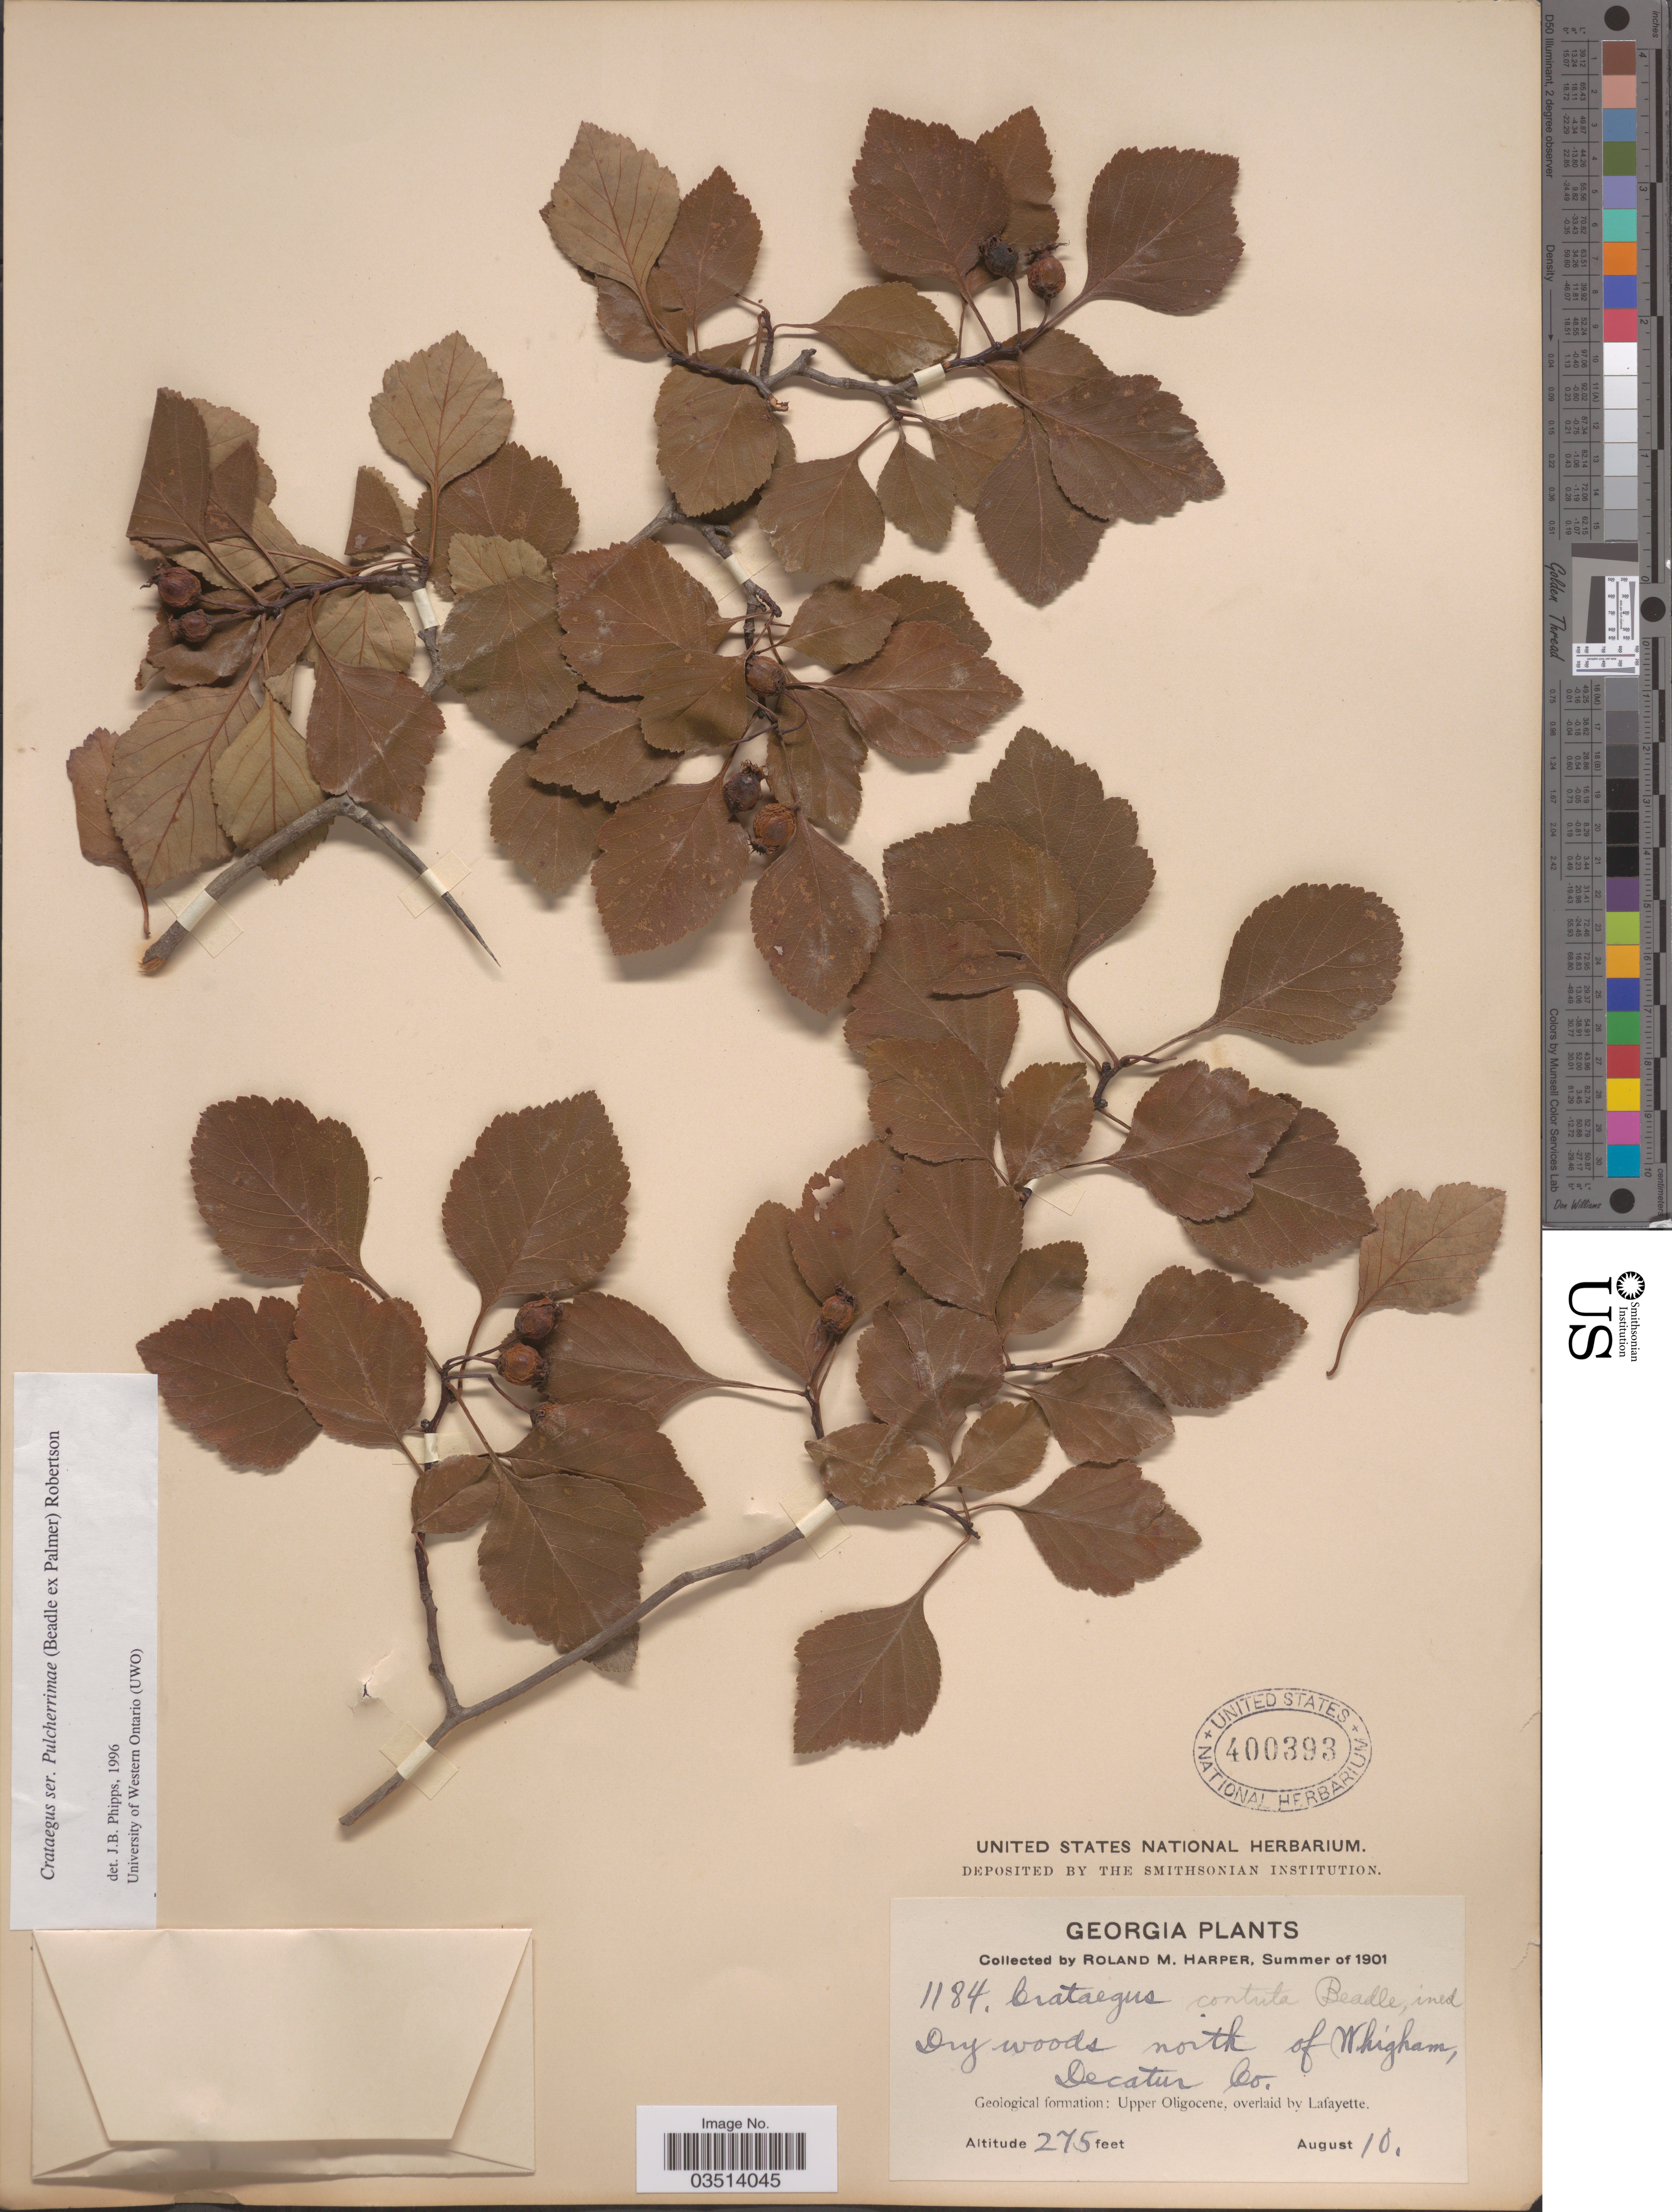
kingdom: Plantae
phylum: Tracheophyta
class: Magnoliopsida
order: Rosales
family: Rosaceae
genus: Crataegus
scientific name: Crataegus contrita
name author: Beadle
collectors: R. Harper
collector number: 1184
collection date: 1901-08-10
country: United States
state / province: Georgia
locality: North of Whigham, Decatur Co. Geological formation: Upper Oligocene, overlaid by Lafayette.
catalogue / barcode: US 400393